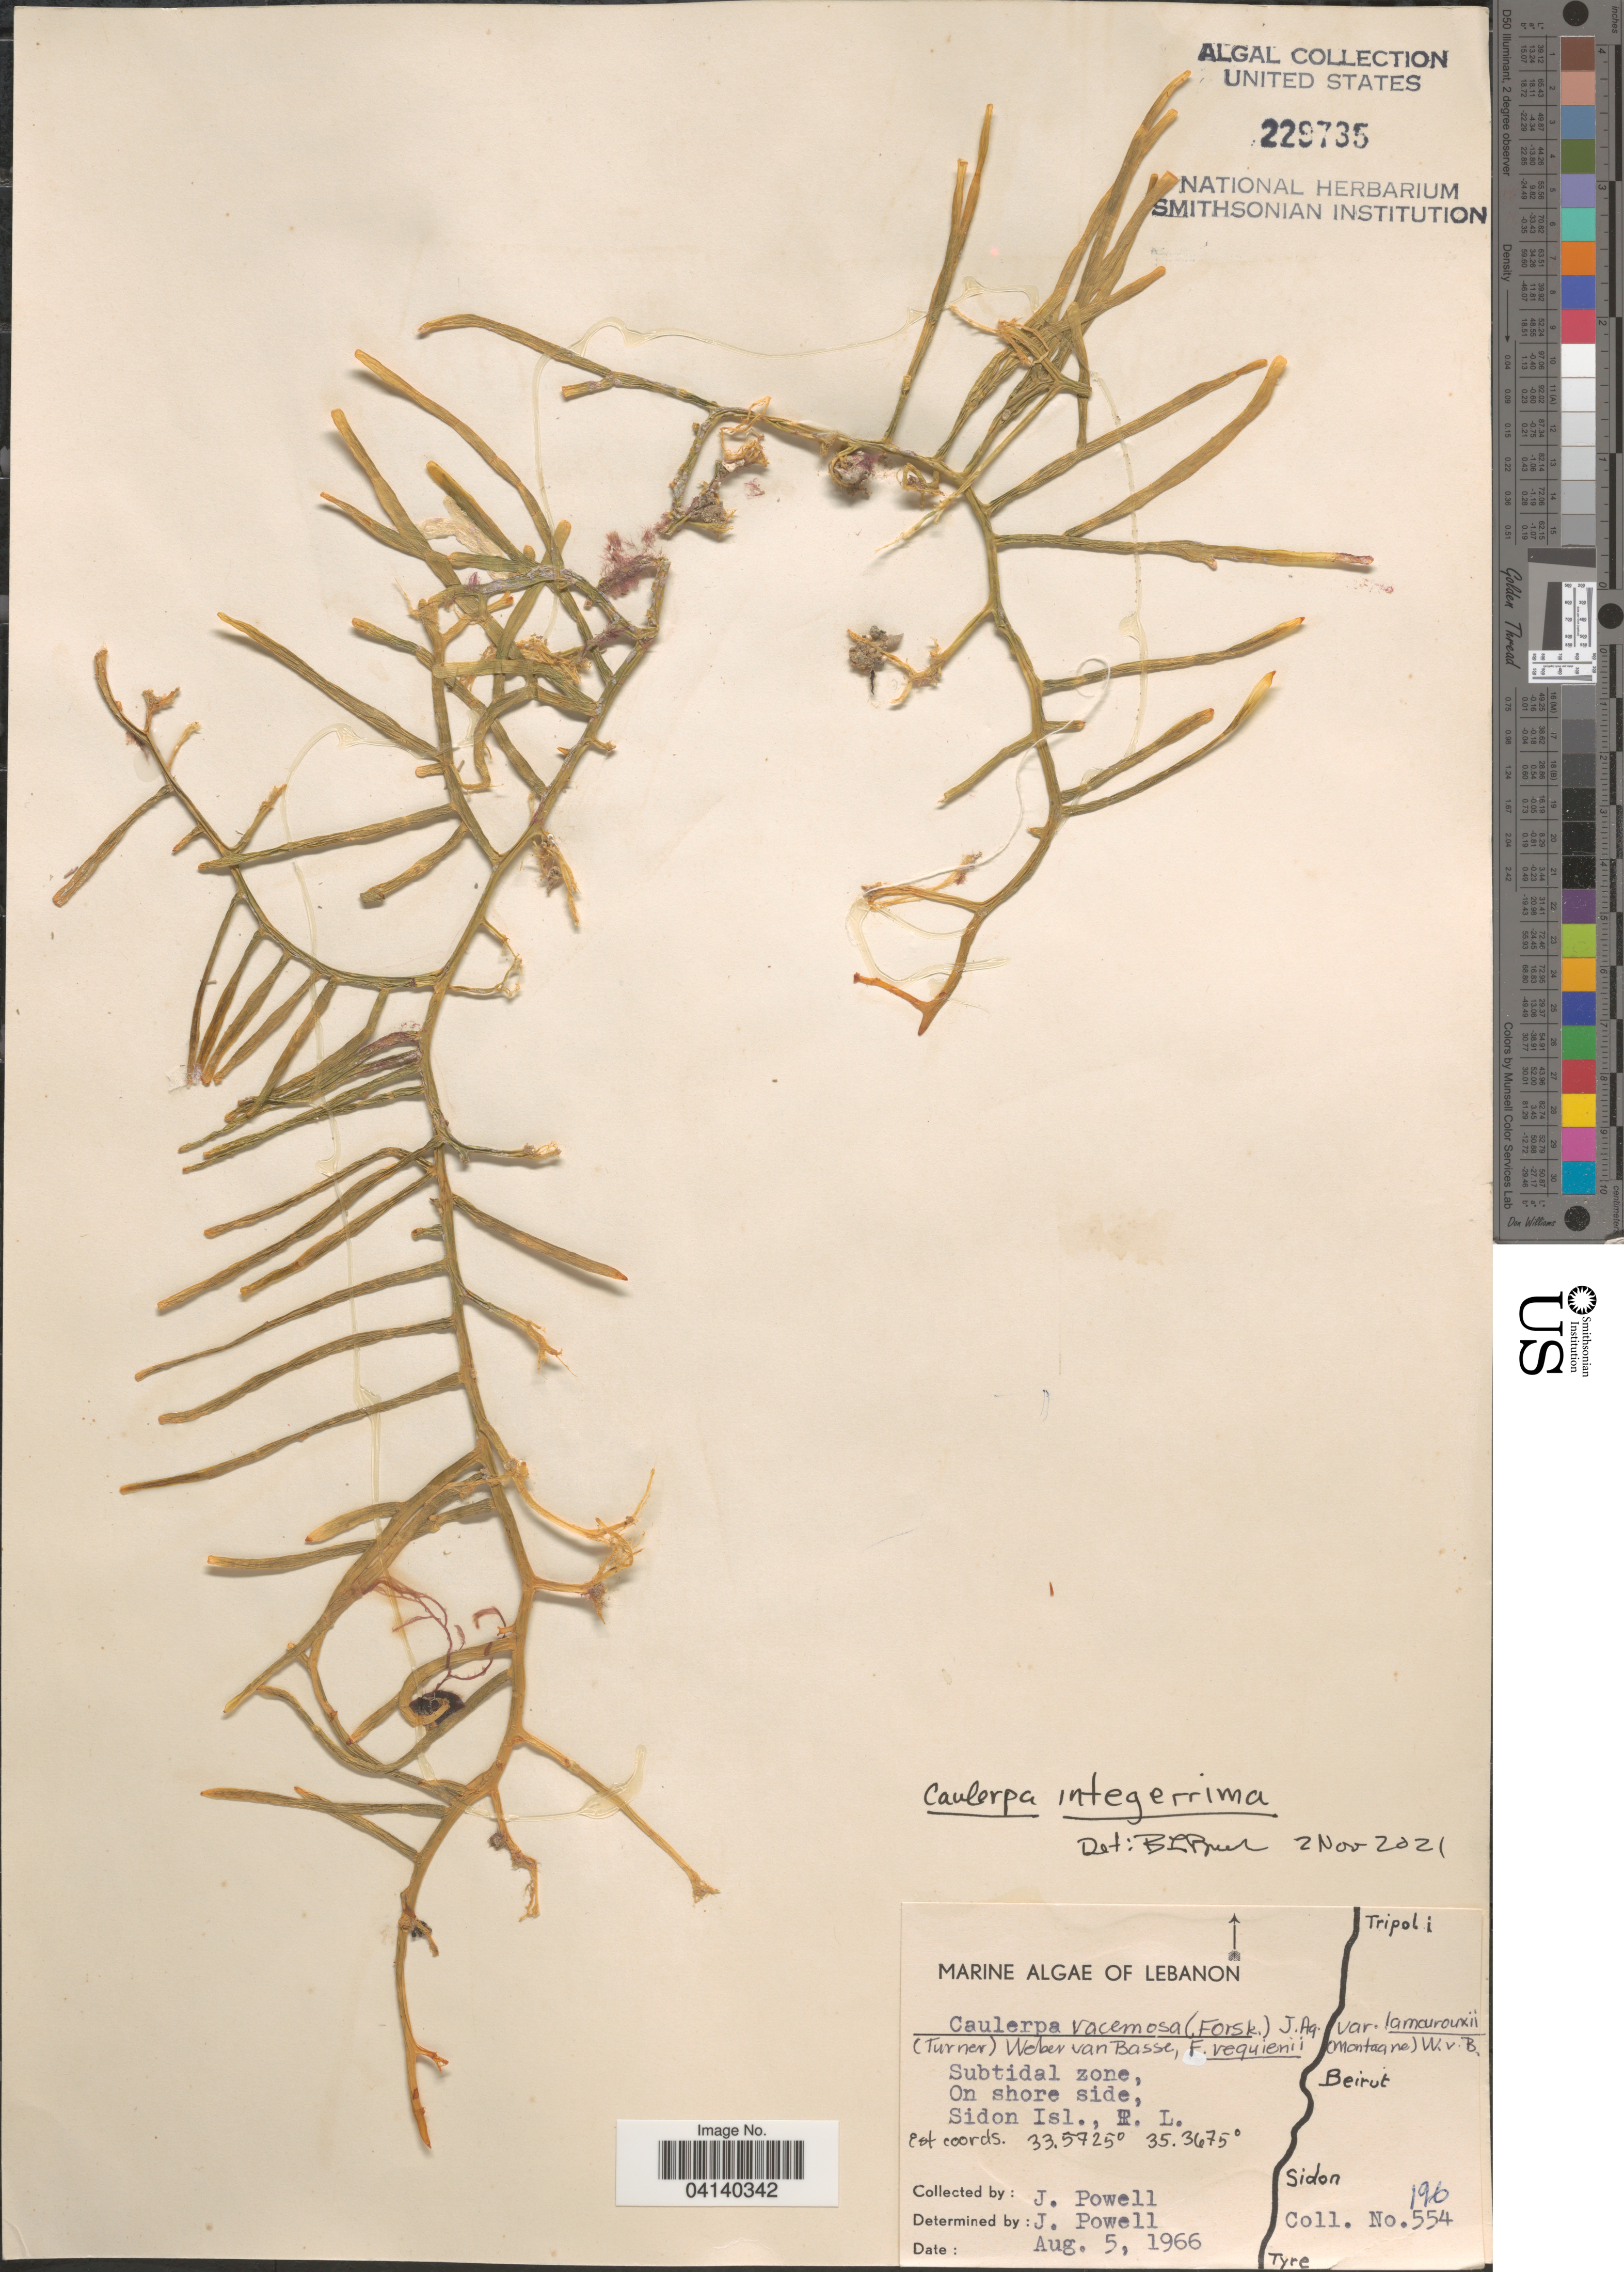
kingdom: Plantae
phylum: Chlorophyta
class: Ulvophyceae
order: Bryopsidales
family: Caulerpaceae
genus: Caulerpa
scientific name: Caulerpa integerrima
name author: (Zanardini) M.J. Wynne et al.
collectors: J. Powell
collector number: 554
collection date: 1966-08-05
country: Lebanon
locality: Subtidal zone, On shore side, Sidon Isl., R. L.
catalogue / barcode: US 229735